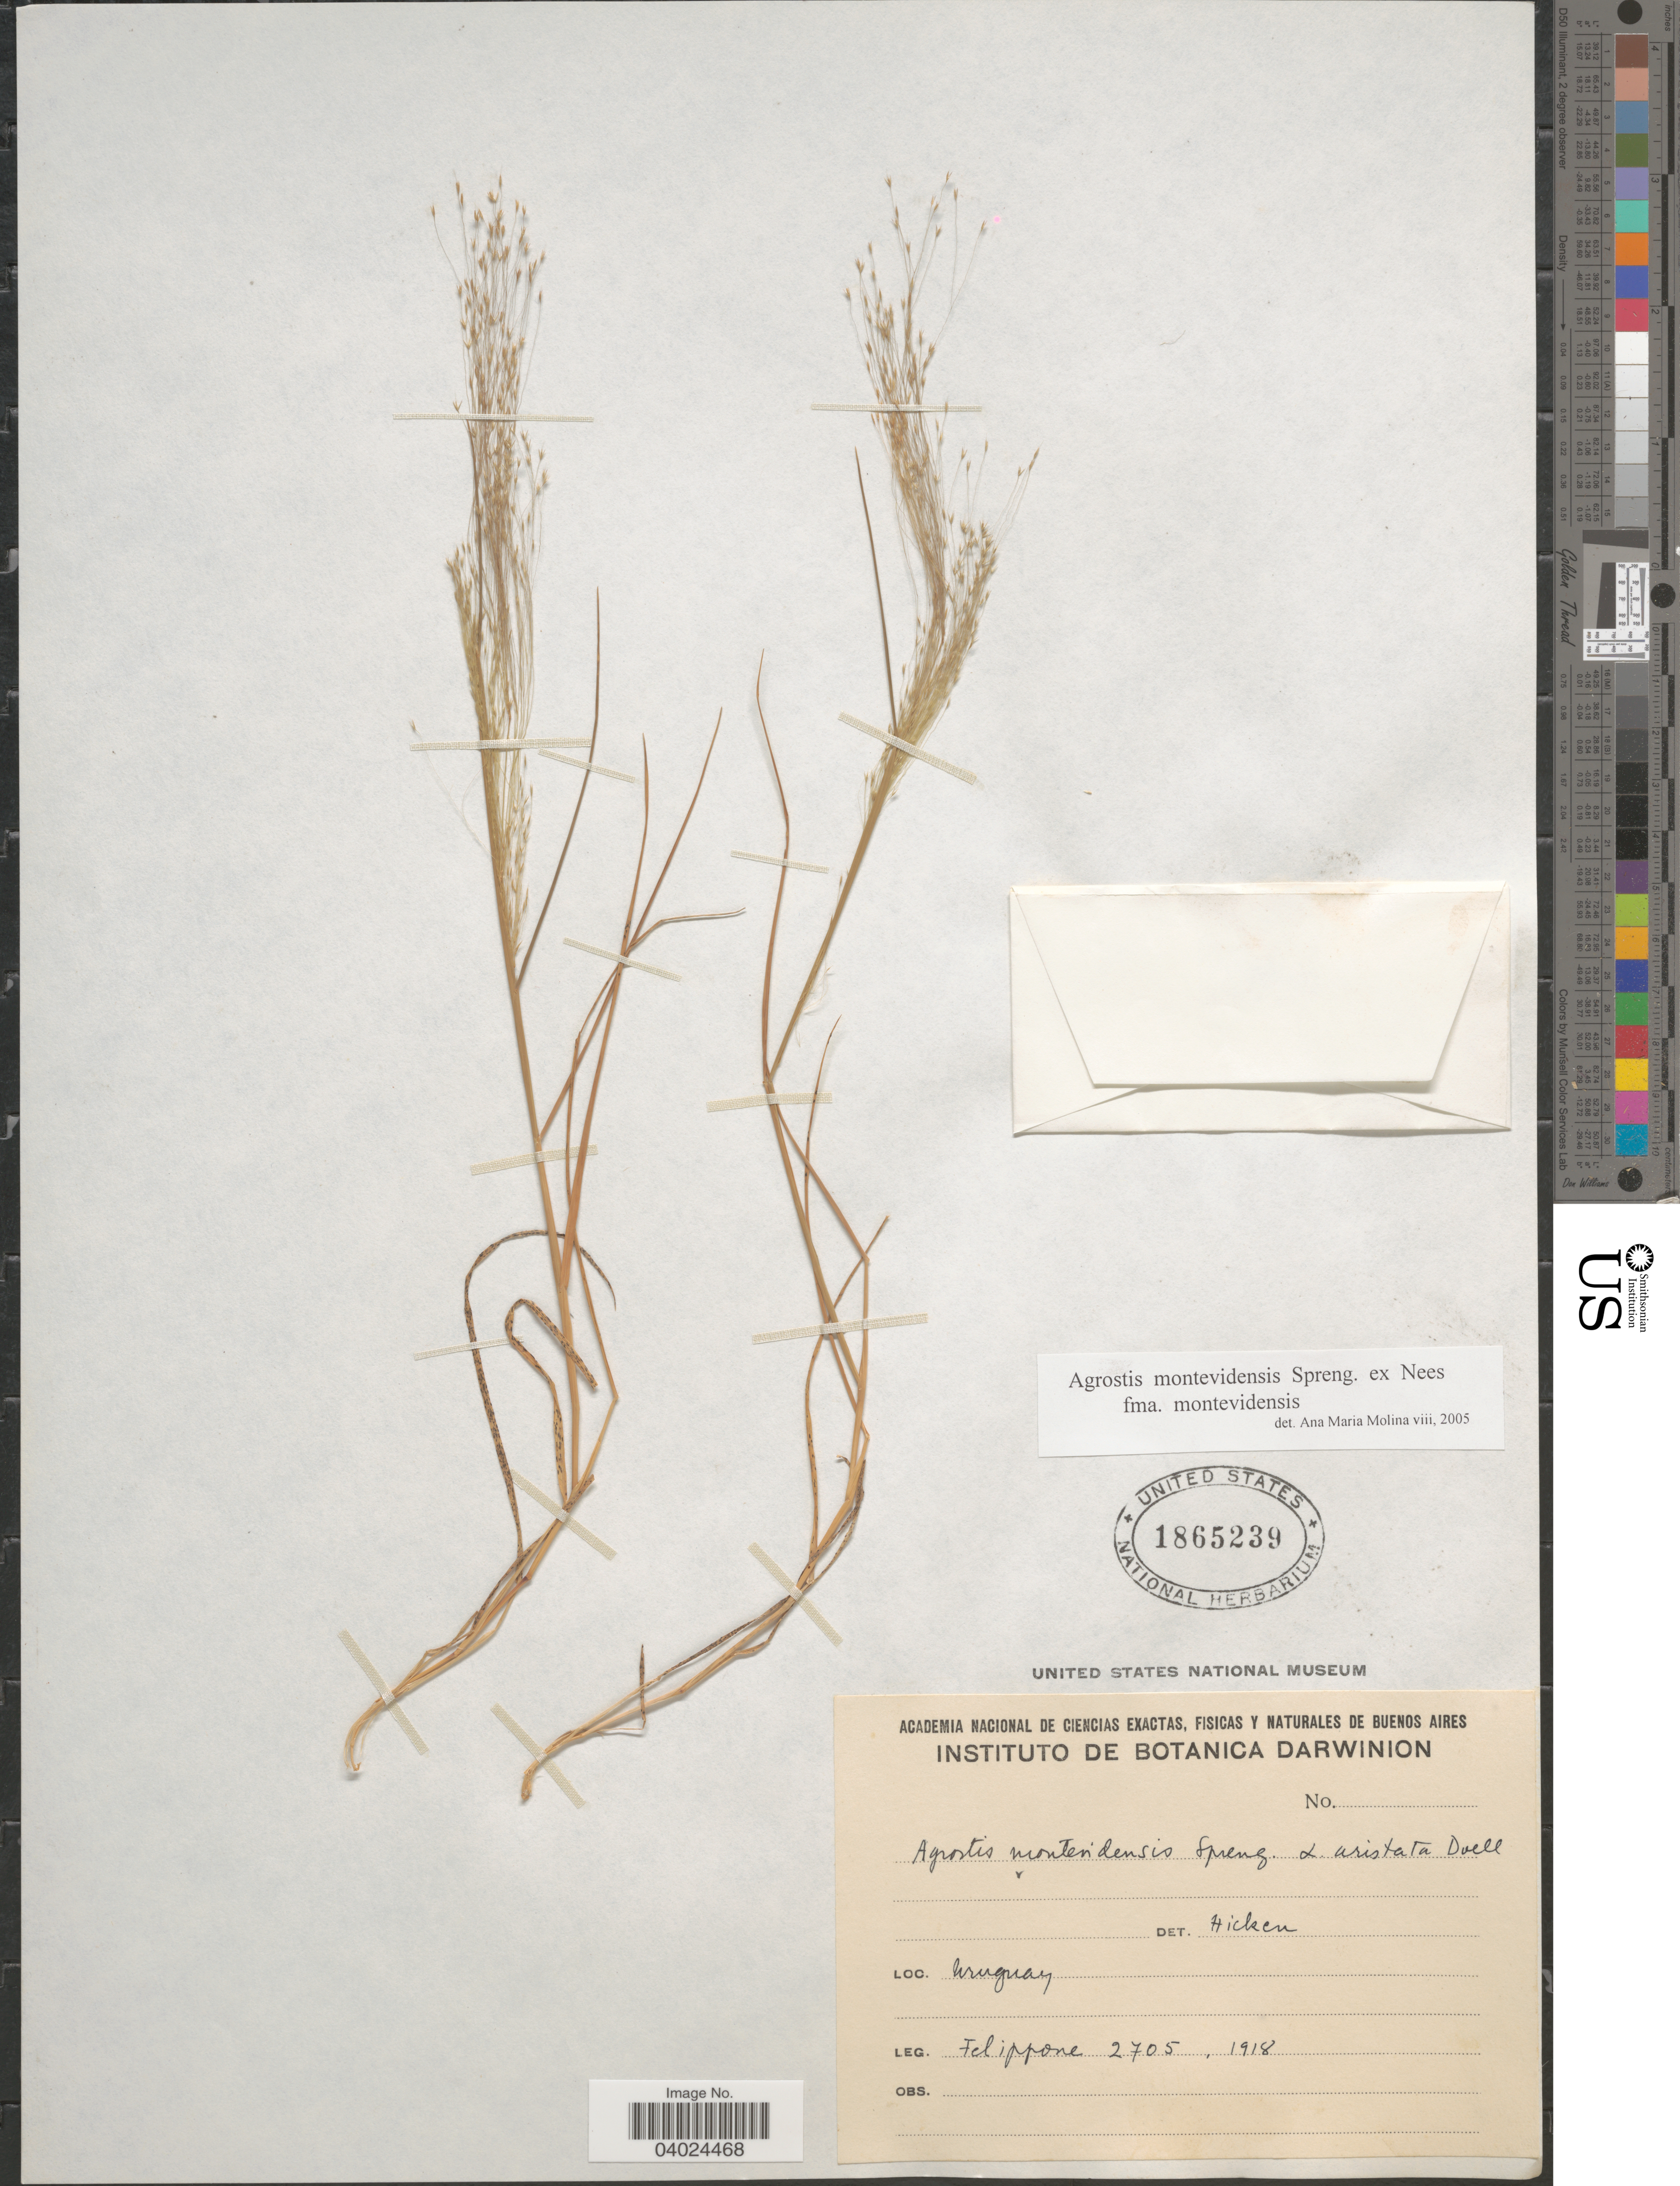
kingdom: Plantae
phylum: Tracheophyta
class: Liliopsida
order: Poales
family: Poaceae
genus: Agrostis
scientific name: Agrostis montevidensis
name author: A. Spreng. ex Nees in Mart.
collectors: Felippone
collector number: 2705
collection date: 1918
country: Uruguay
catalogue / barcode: US 1865239